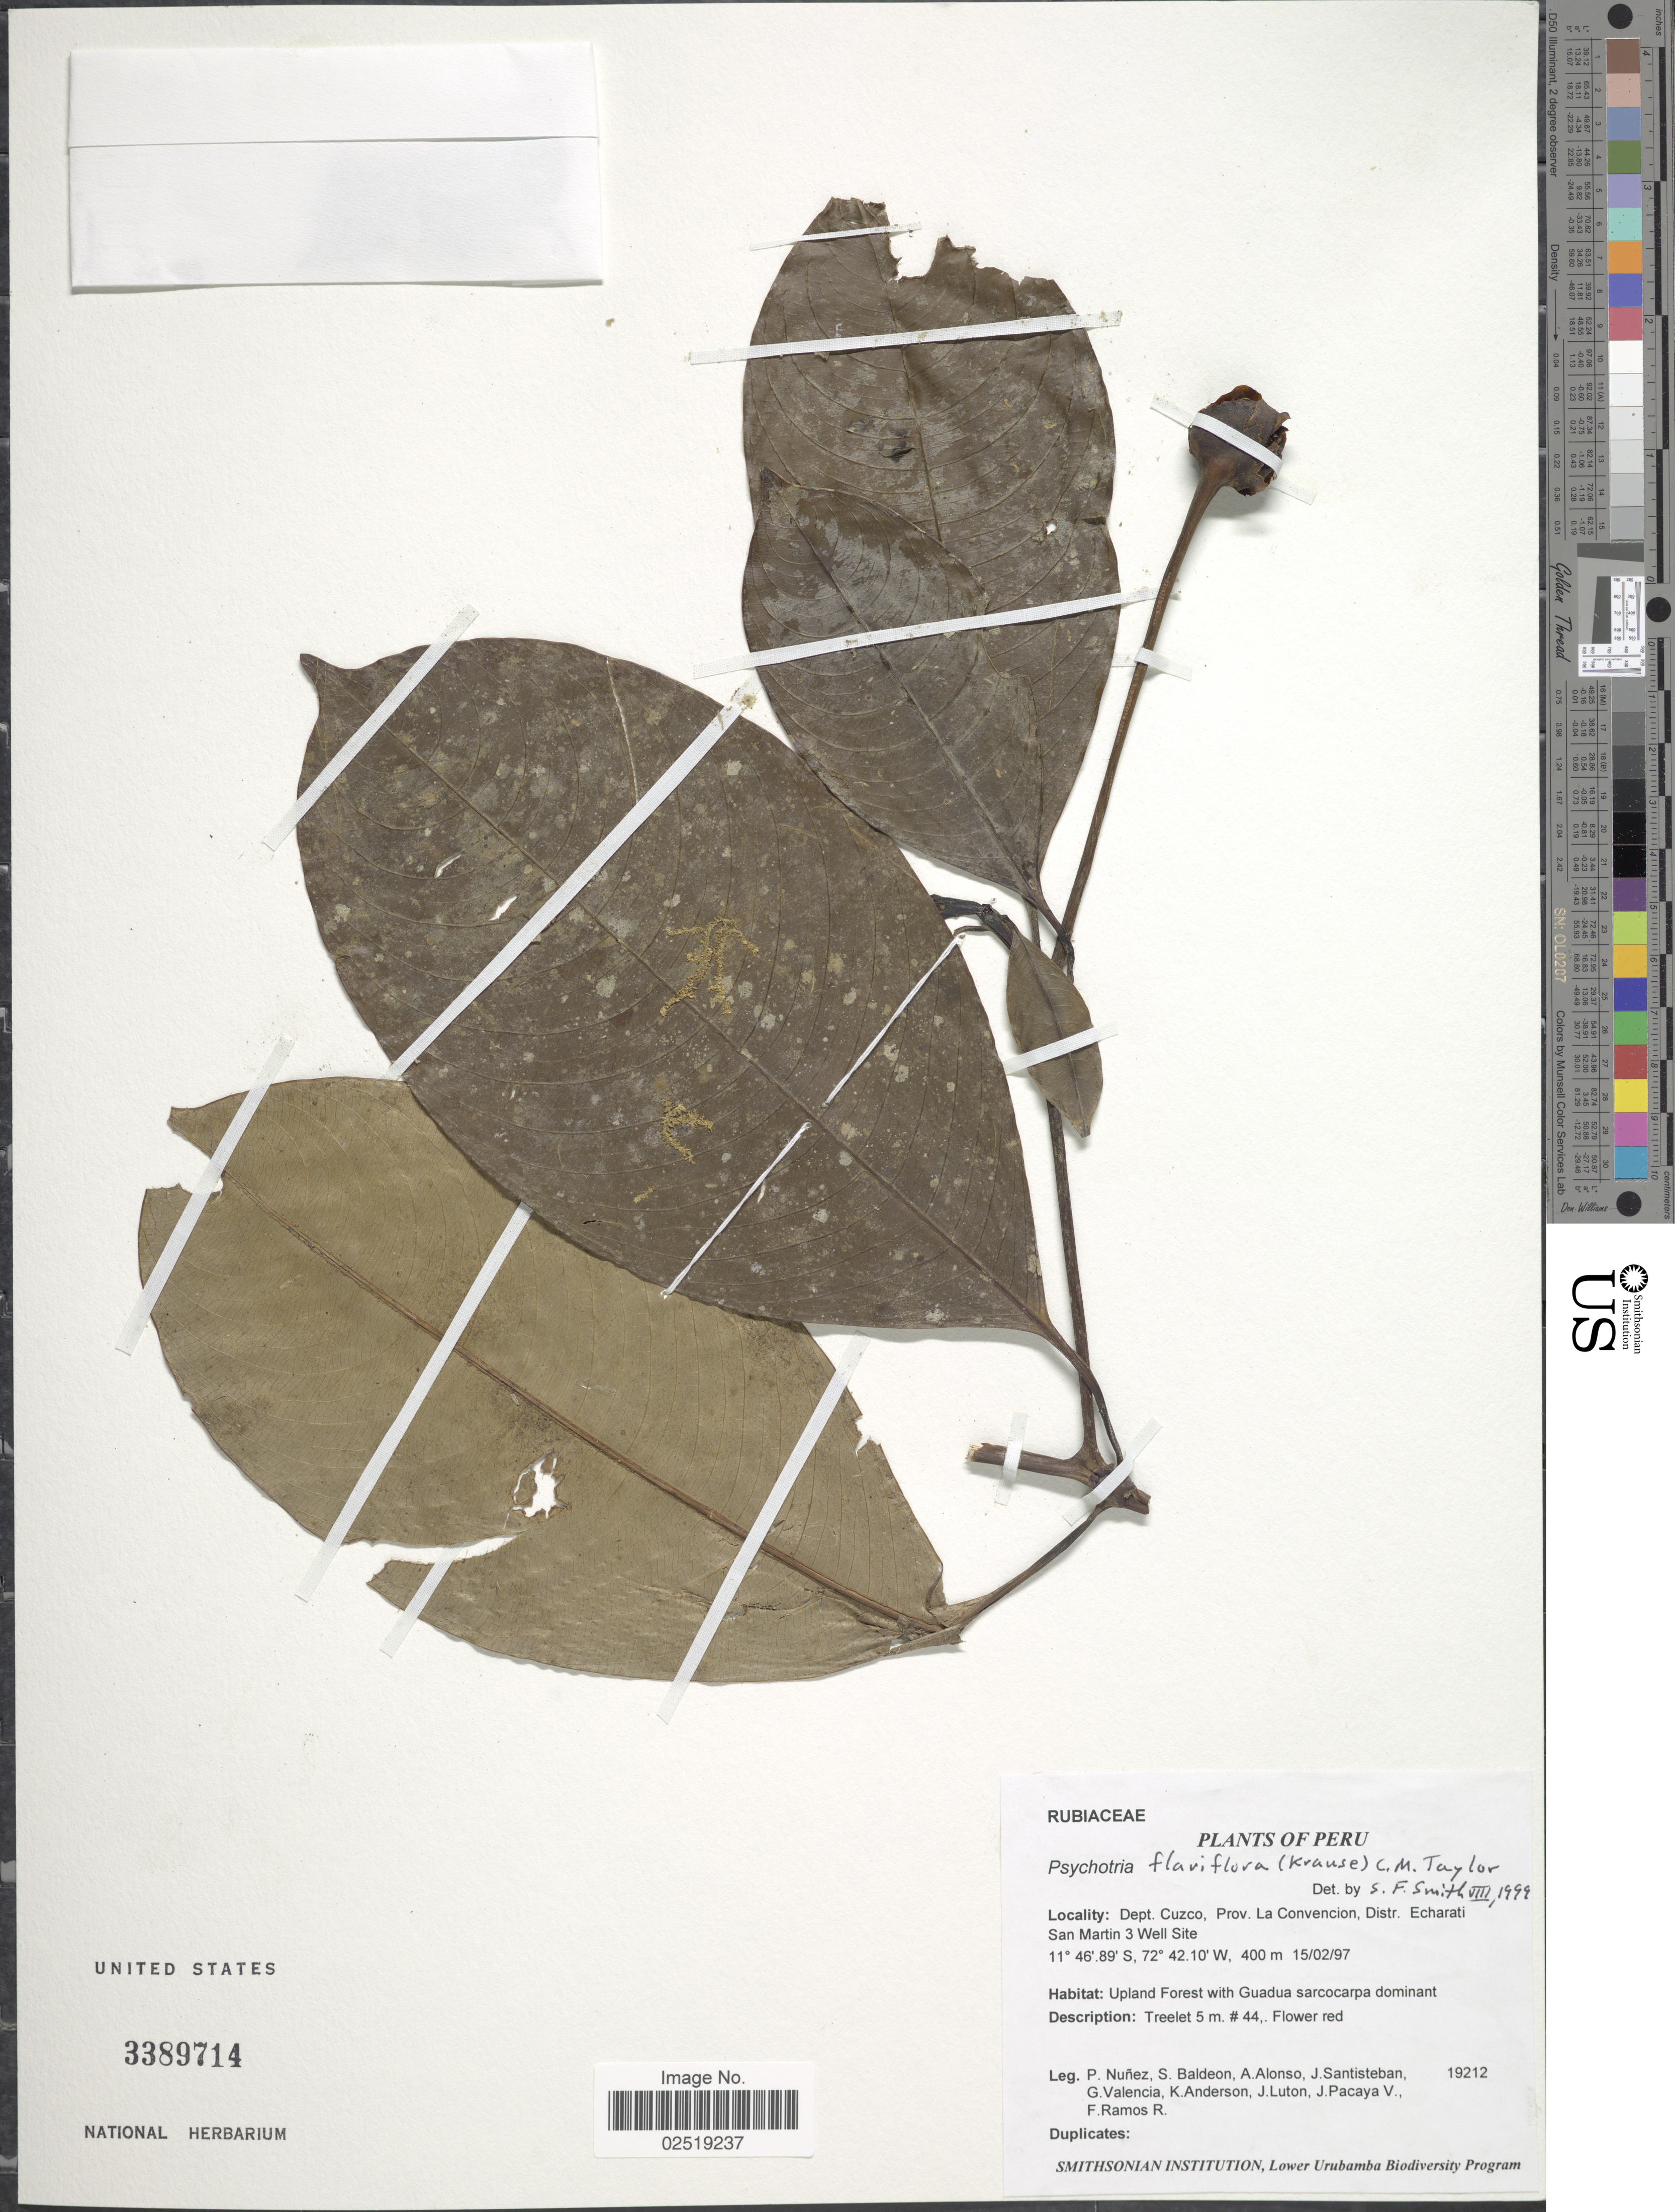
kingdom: Plantae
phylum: Tracheophyta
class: Magnoliopsida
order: Gentianales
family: Rubiaceae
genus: Psychotria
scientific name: Psychotria flaviflora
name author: (K. Krause) C.M. Taylor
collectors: P. Nuñez V., S. Baldeon, A. Alonso, J. Santisteban & et al.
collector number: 19212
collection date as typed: Transcribed d/m/y: 15/2/97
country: Peru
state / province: Cusco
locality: Dept. Cuzco, Prov. La Convencion, Distr. Echarati San Martin 3 Well Site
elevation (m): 400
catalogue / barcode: US 3389714